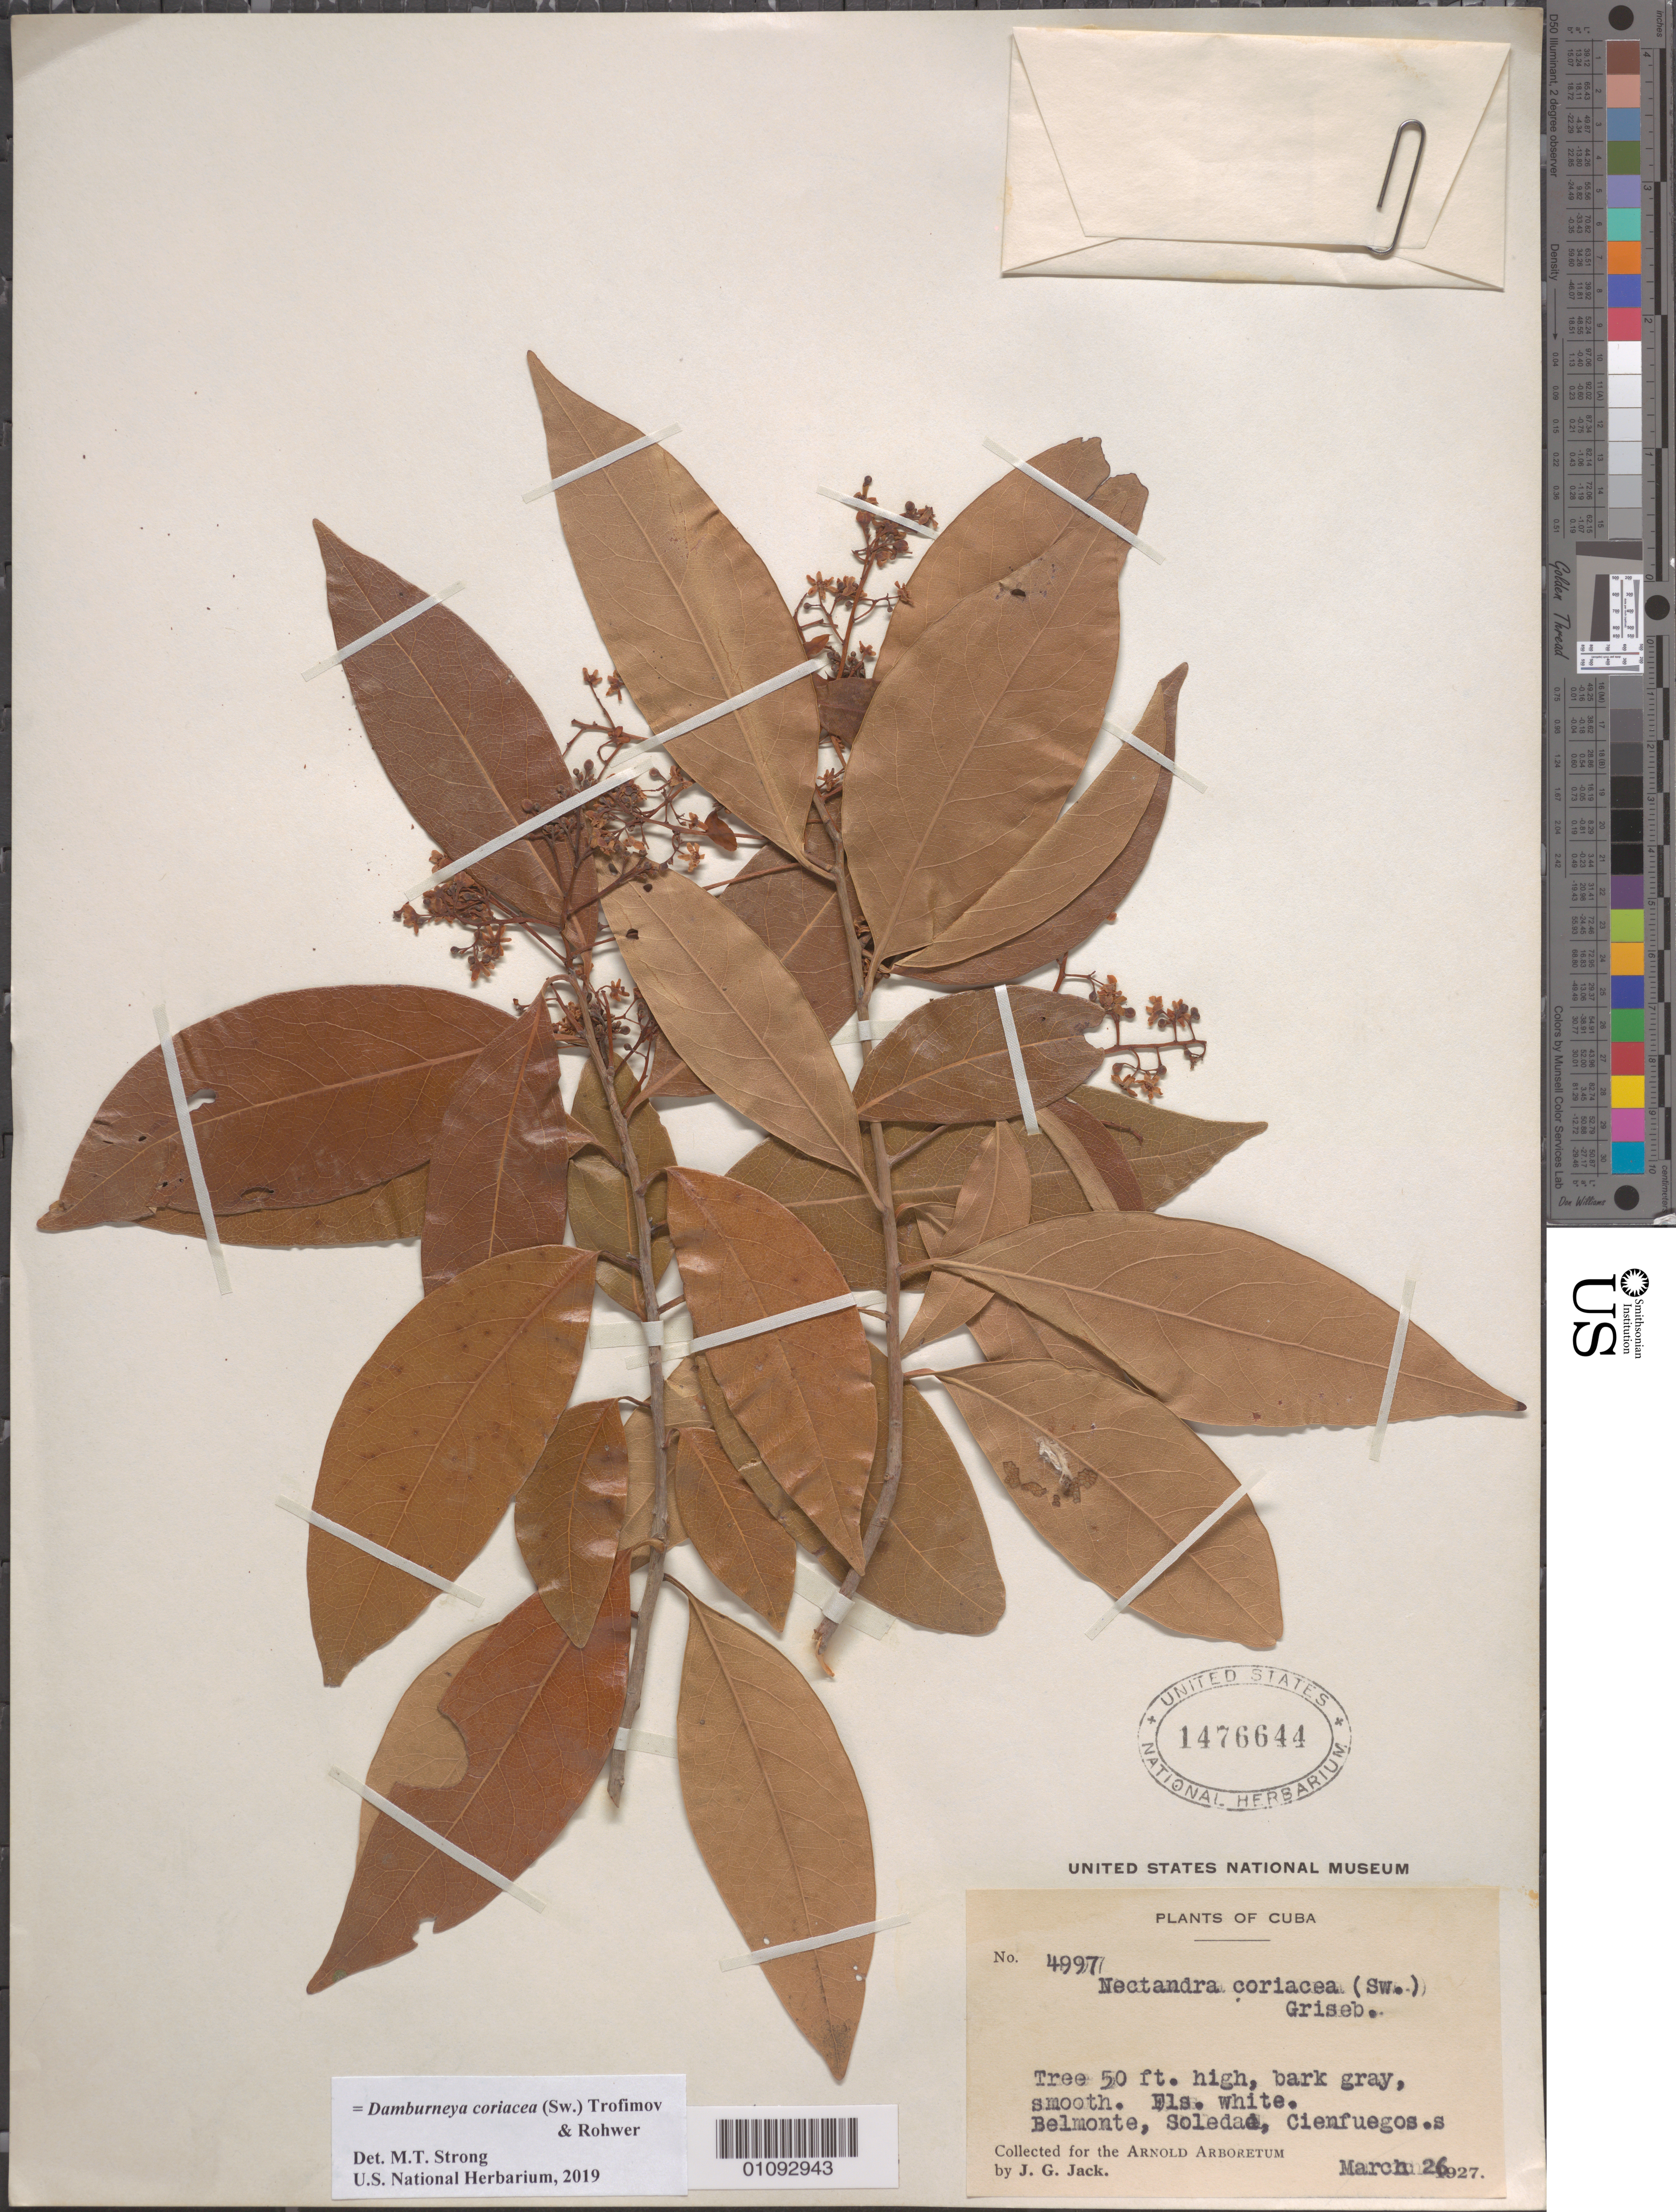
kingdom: Plantae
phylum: Tracheophyta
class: Magnoliopsida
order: Laurales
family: Lauraceae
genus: Damburneya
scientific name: Damburneya coriacea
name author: (Sw.) Trofimov & Rohwer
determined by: Strong, M. T., (US), Smithsonian Institution - National Museum of Natural History (UNITED STATES)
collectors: J. G. Jack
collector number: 4997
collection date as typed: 26 Mar 1927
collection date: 1927-03-26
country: Cuba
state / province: Cienfuegos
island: Cuba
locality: Belmonte, Soledad, Cienfuegos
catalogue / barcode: US 1476644